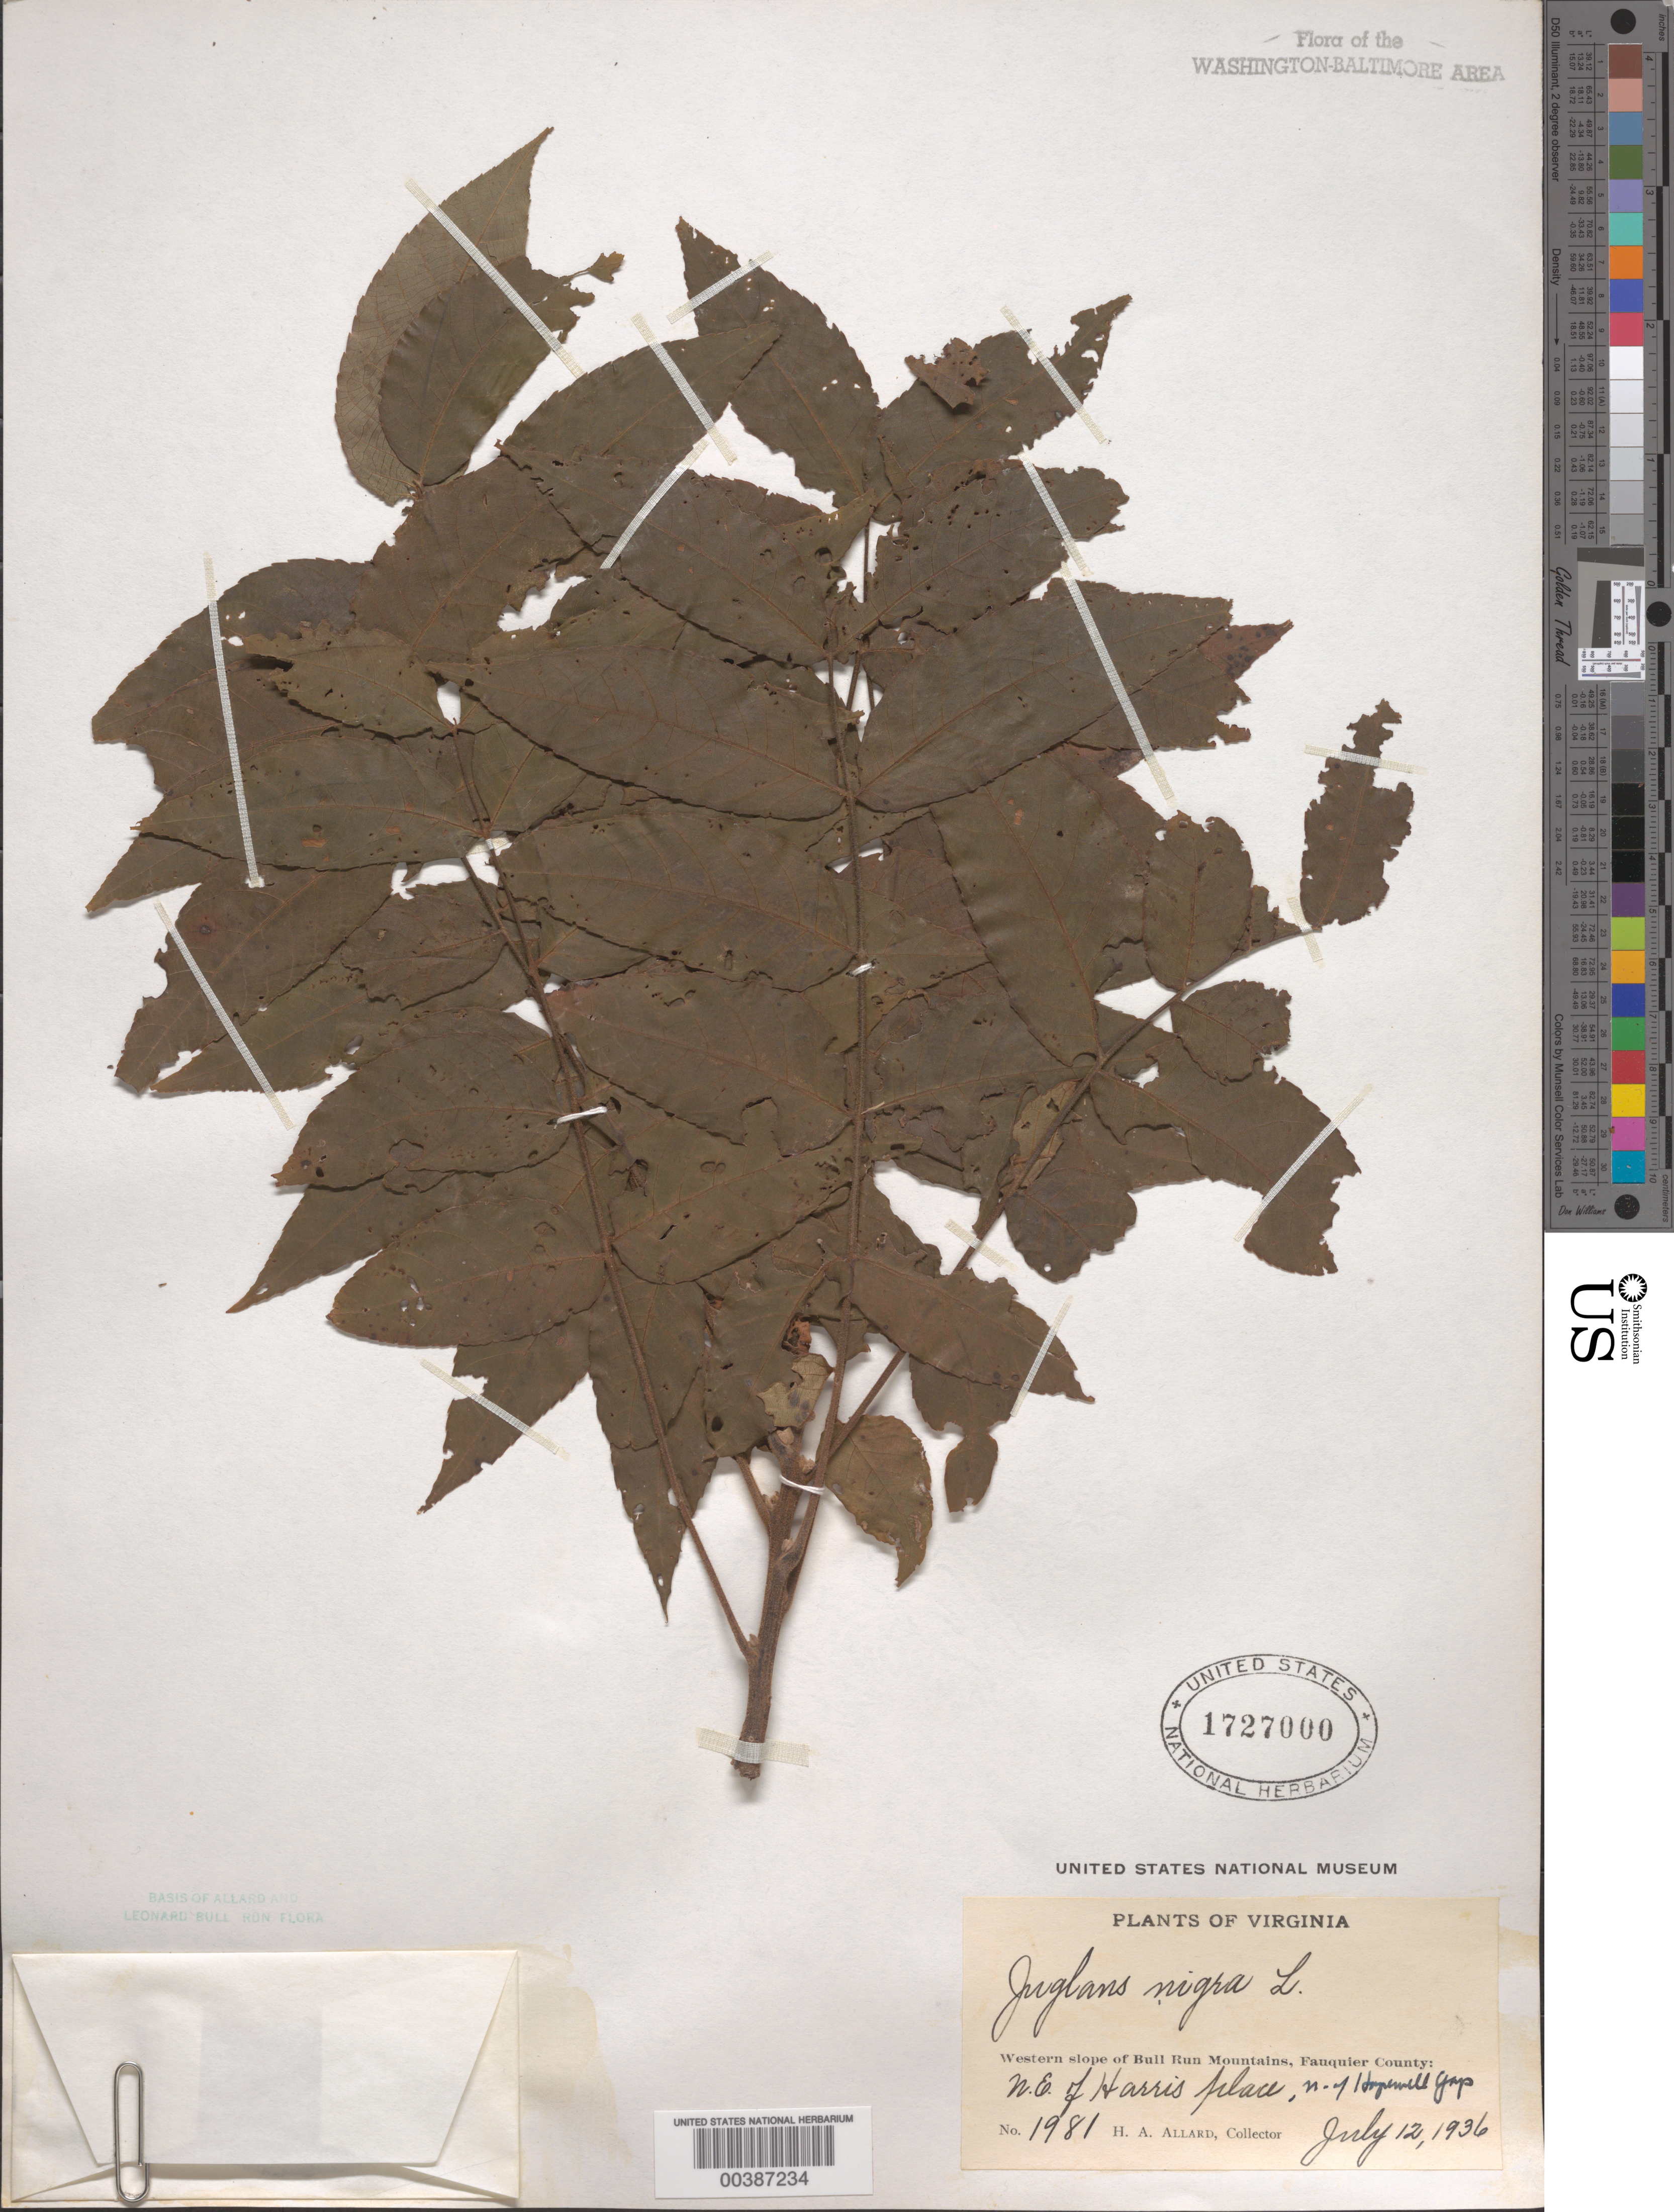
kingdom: Plantae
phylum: Tracheophyta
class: Magnoliopsida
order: Fagales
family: Juglandaceae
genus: Juglans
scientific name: Juglans nigra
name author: L.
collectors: H. A. Allard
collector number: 1981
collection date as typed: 12 Jul 1936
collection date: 1936-07-12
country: United States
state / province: Virginia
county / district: Fauquier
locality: North of Hopewell Gap, northeast of Harris Place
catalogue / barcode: US 1727000